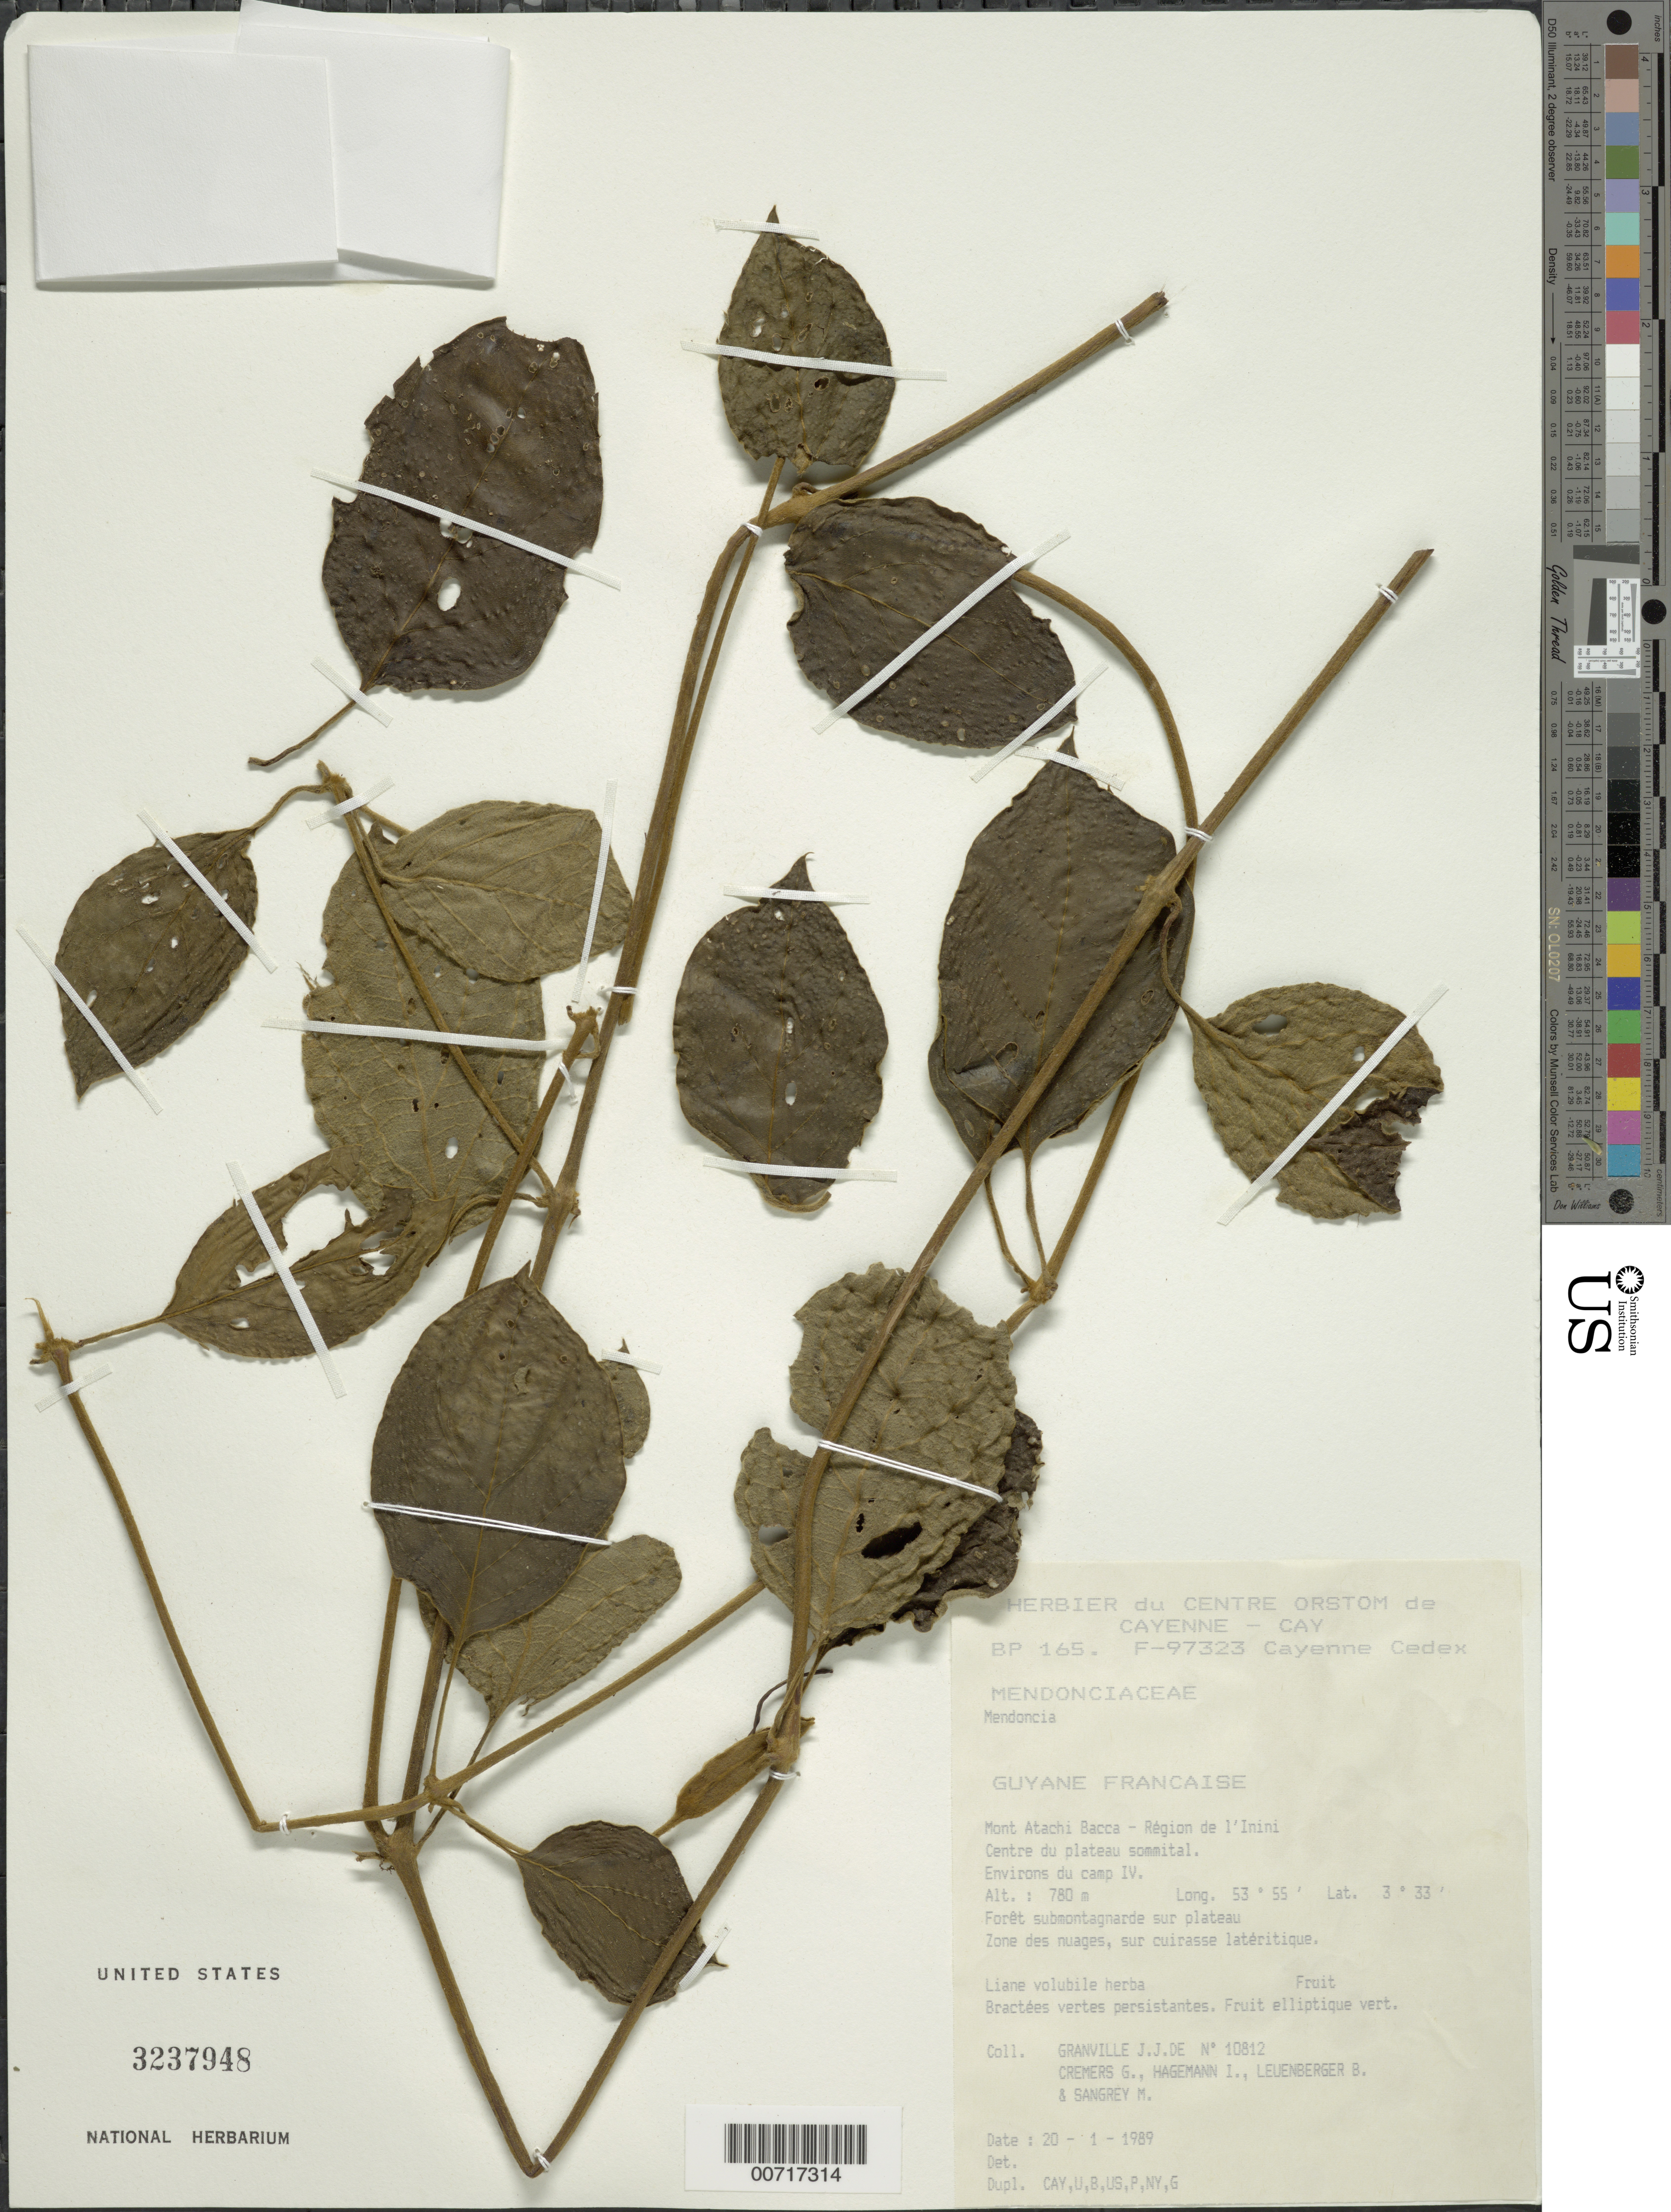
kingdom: Plantae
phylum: Tracheophyta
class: Magnoliopsida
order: Lamiales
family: Acanthaceae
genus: Mendoncia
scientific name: Mendoncia sp.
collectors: J.-J. de Granville, G. Cremers, J. Hagemann, B. E. Leuenberger & M. S. Sangrey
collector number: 10812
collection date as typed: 20-Jan-89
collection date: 1989-01-20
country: French Guiana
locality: Mont Atachi Bacca, région de l'Inini. Centre du plateau sommital. Environs du camp IV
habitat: Forêt submontagnarde sur plateau, Zone des nuages, sur cuirasse latéritique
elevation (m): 780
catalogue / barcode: US 3237948